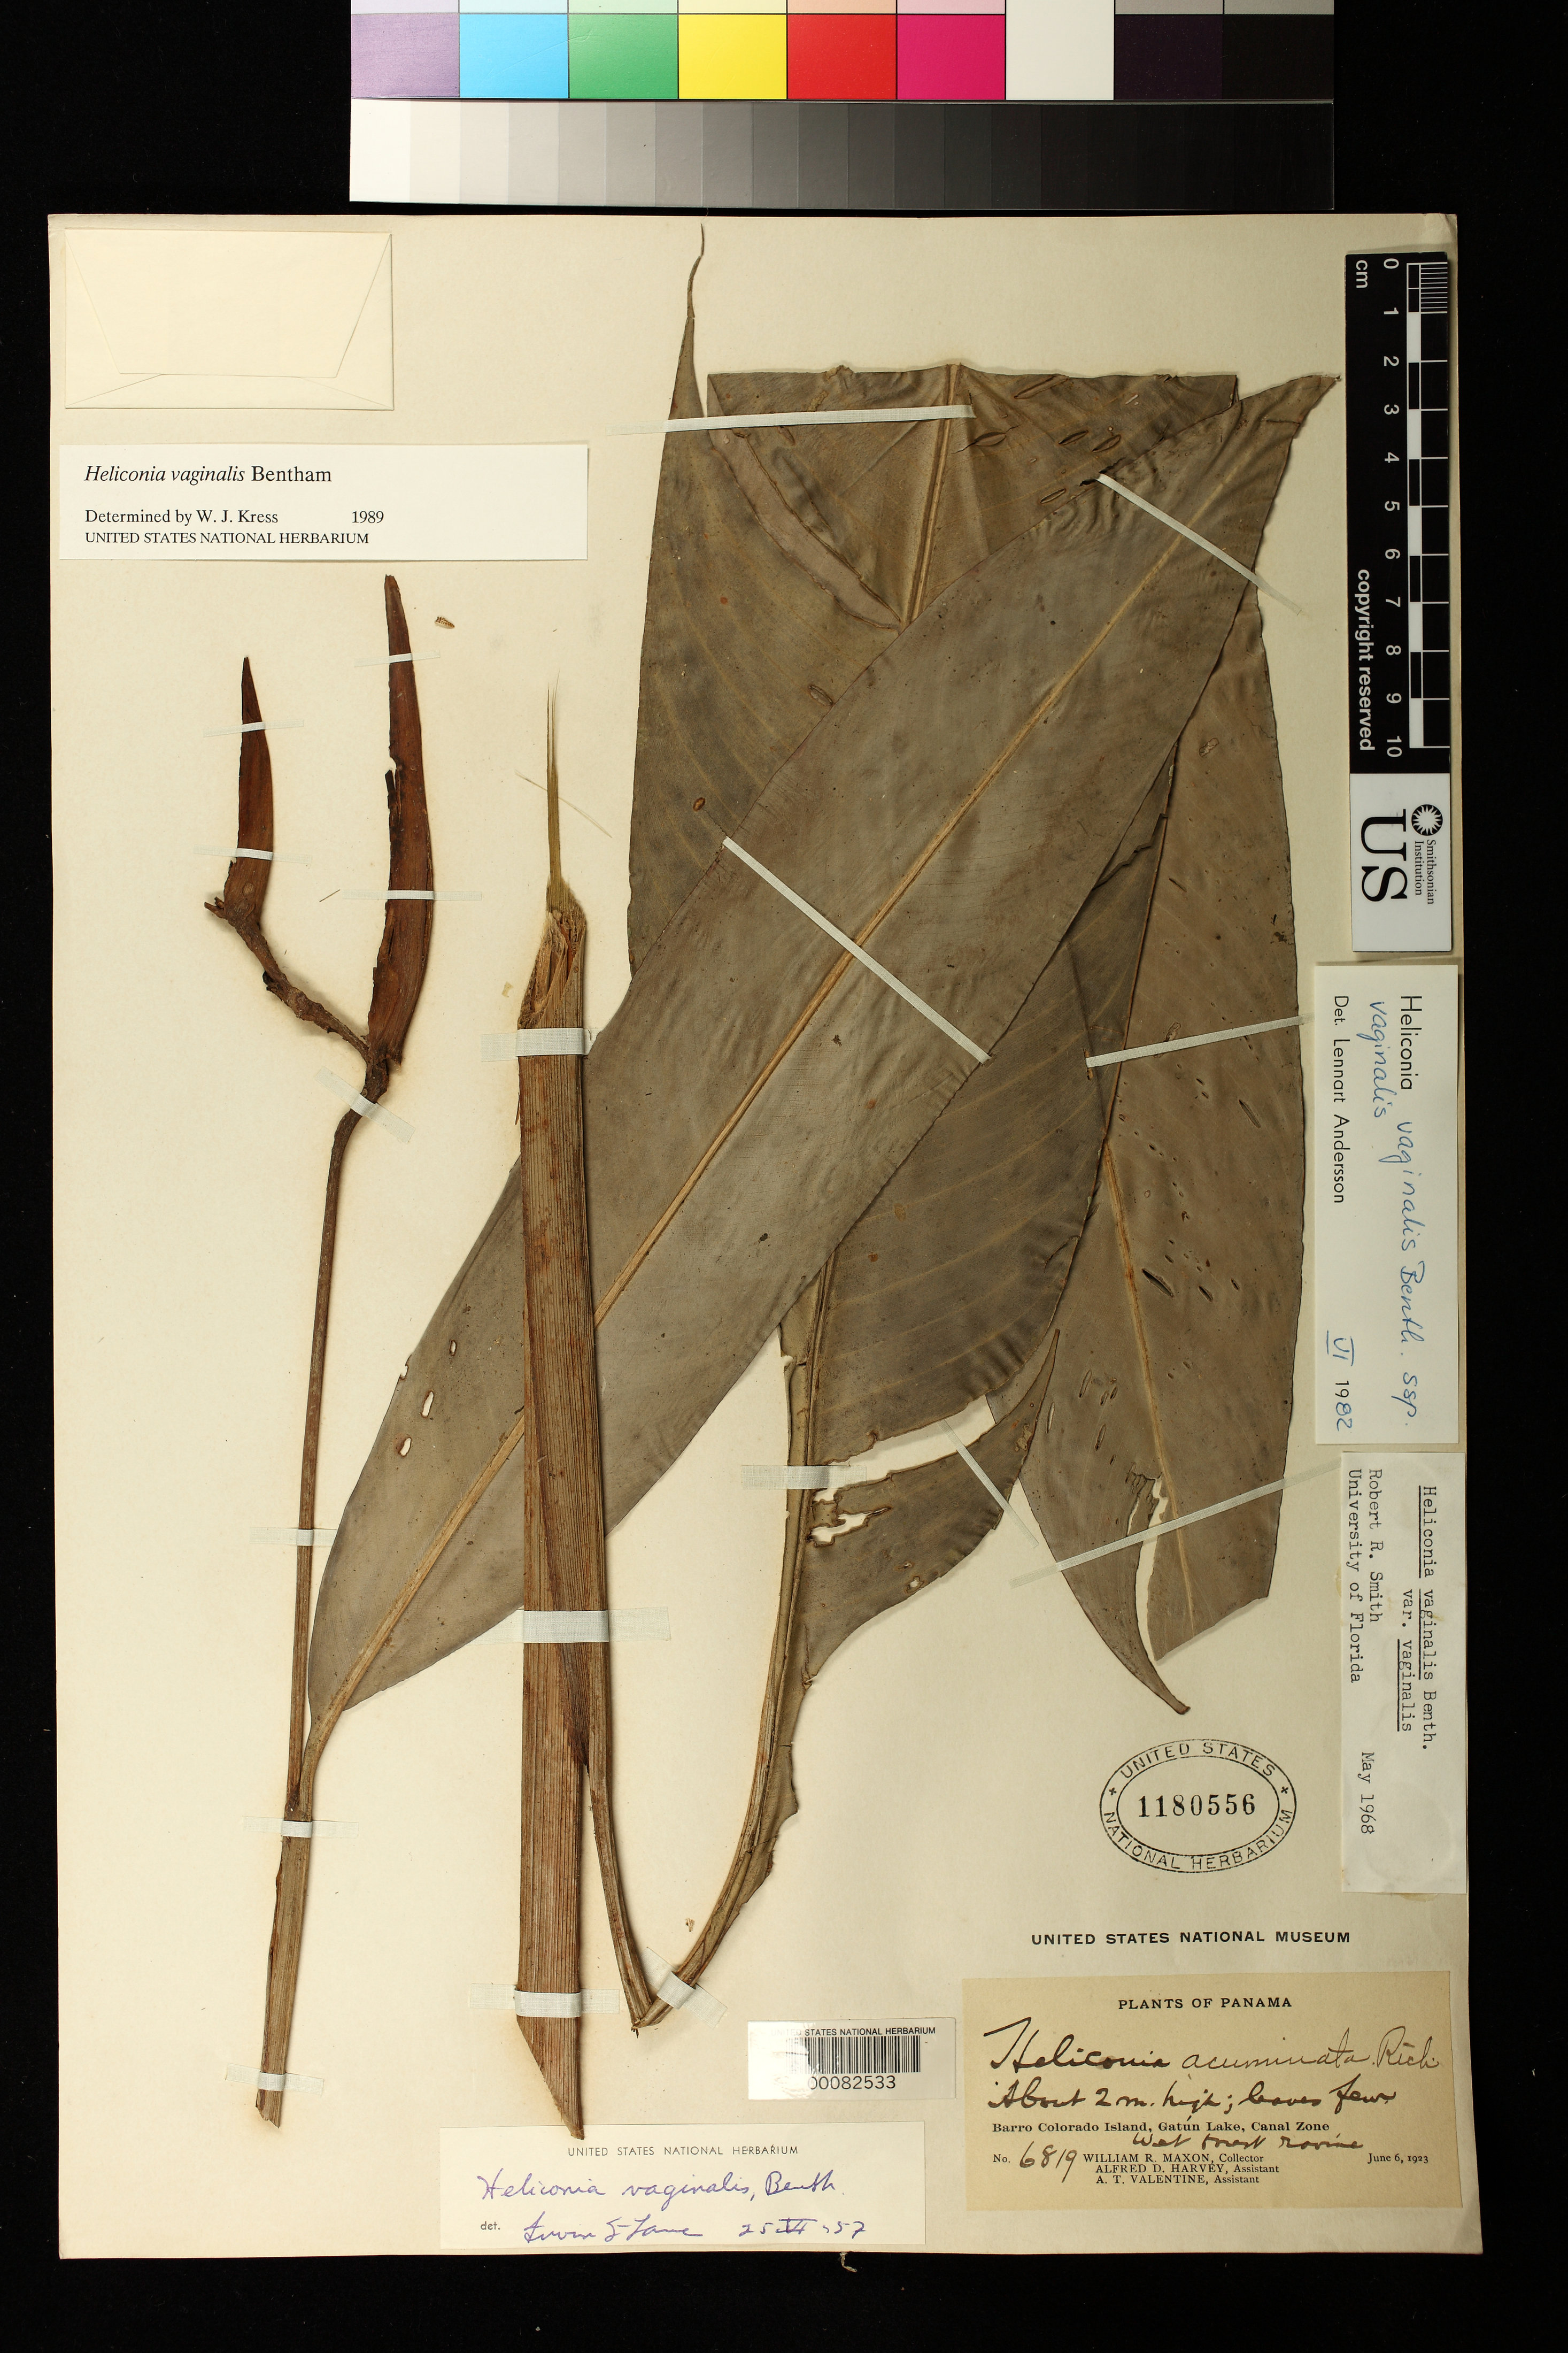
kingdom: Plantae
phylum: Tracheophyta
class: Liliopsida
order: Zingiberales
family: Heliconiaceae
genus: Heliconia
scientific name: Heliconia vaginalis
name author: Benth.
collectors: W. R. Maxon, A. D. Harvey & A. Valentine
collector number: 6819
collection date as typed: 06 Jun 1923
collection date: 1923-06-06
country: Panama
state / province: Panamá Oeste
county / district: Canal Zone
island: Barro Colorado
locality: Gatun Lake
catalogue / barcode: US 1180556